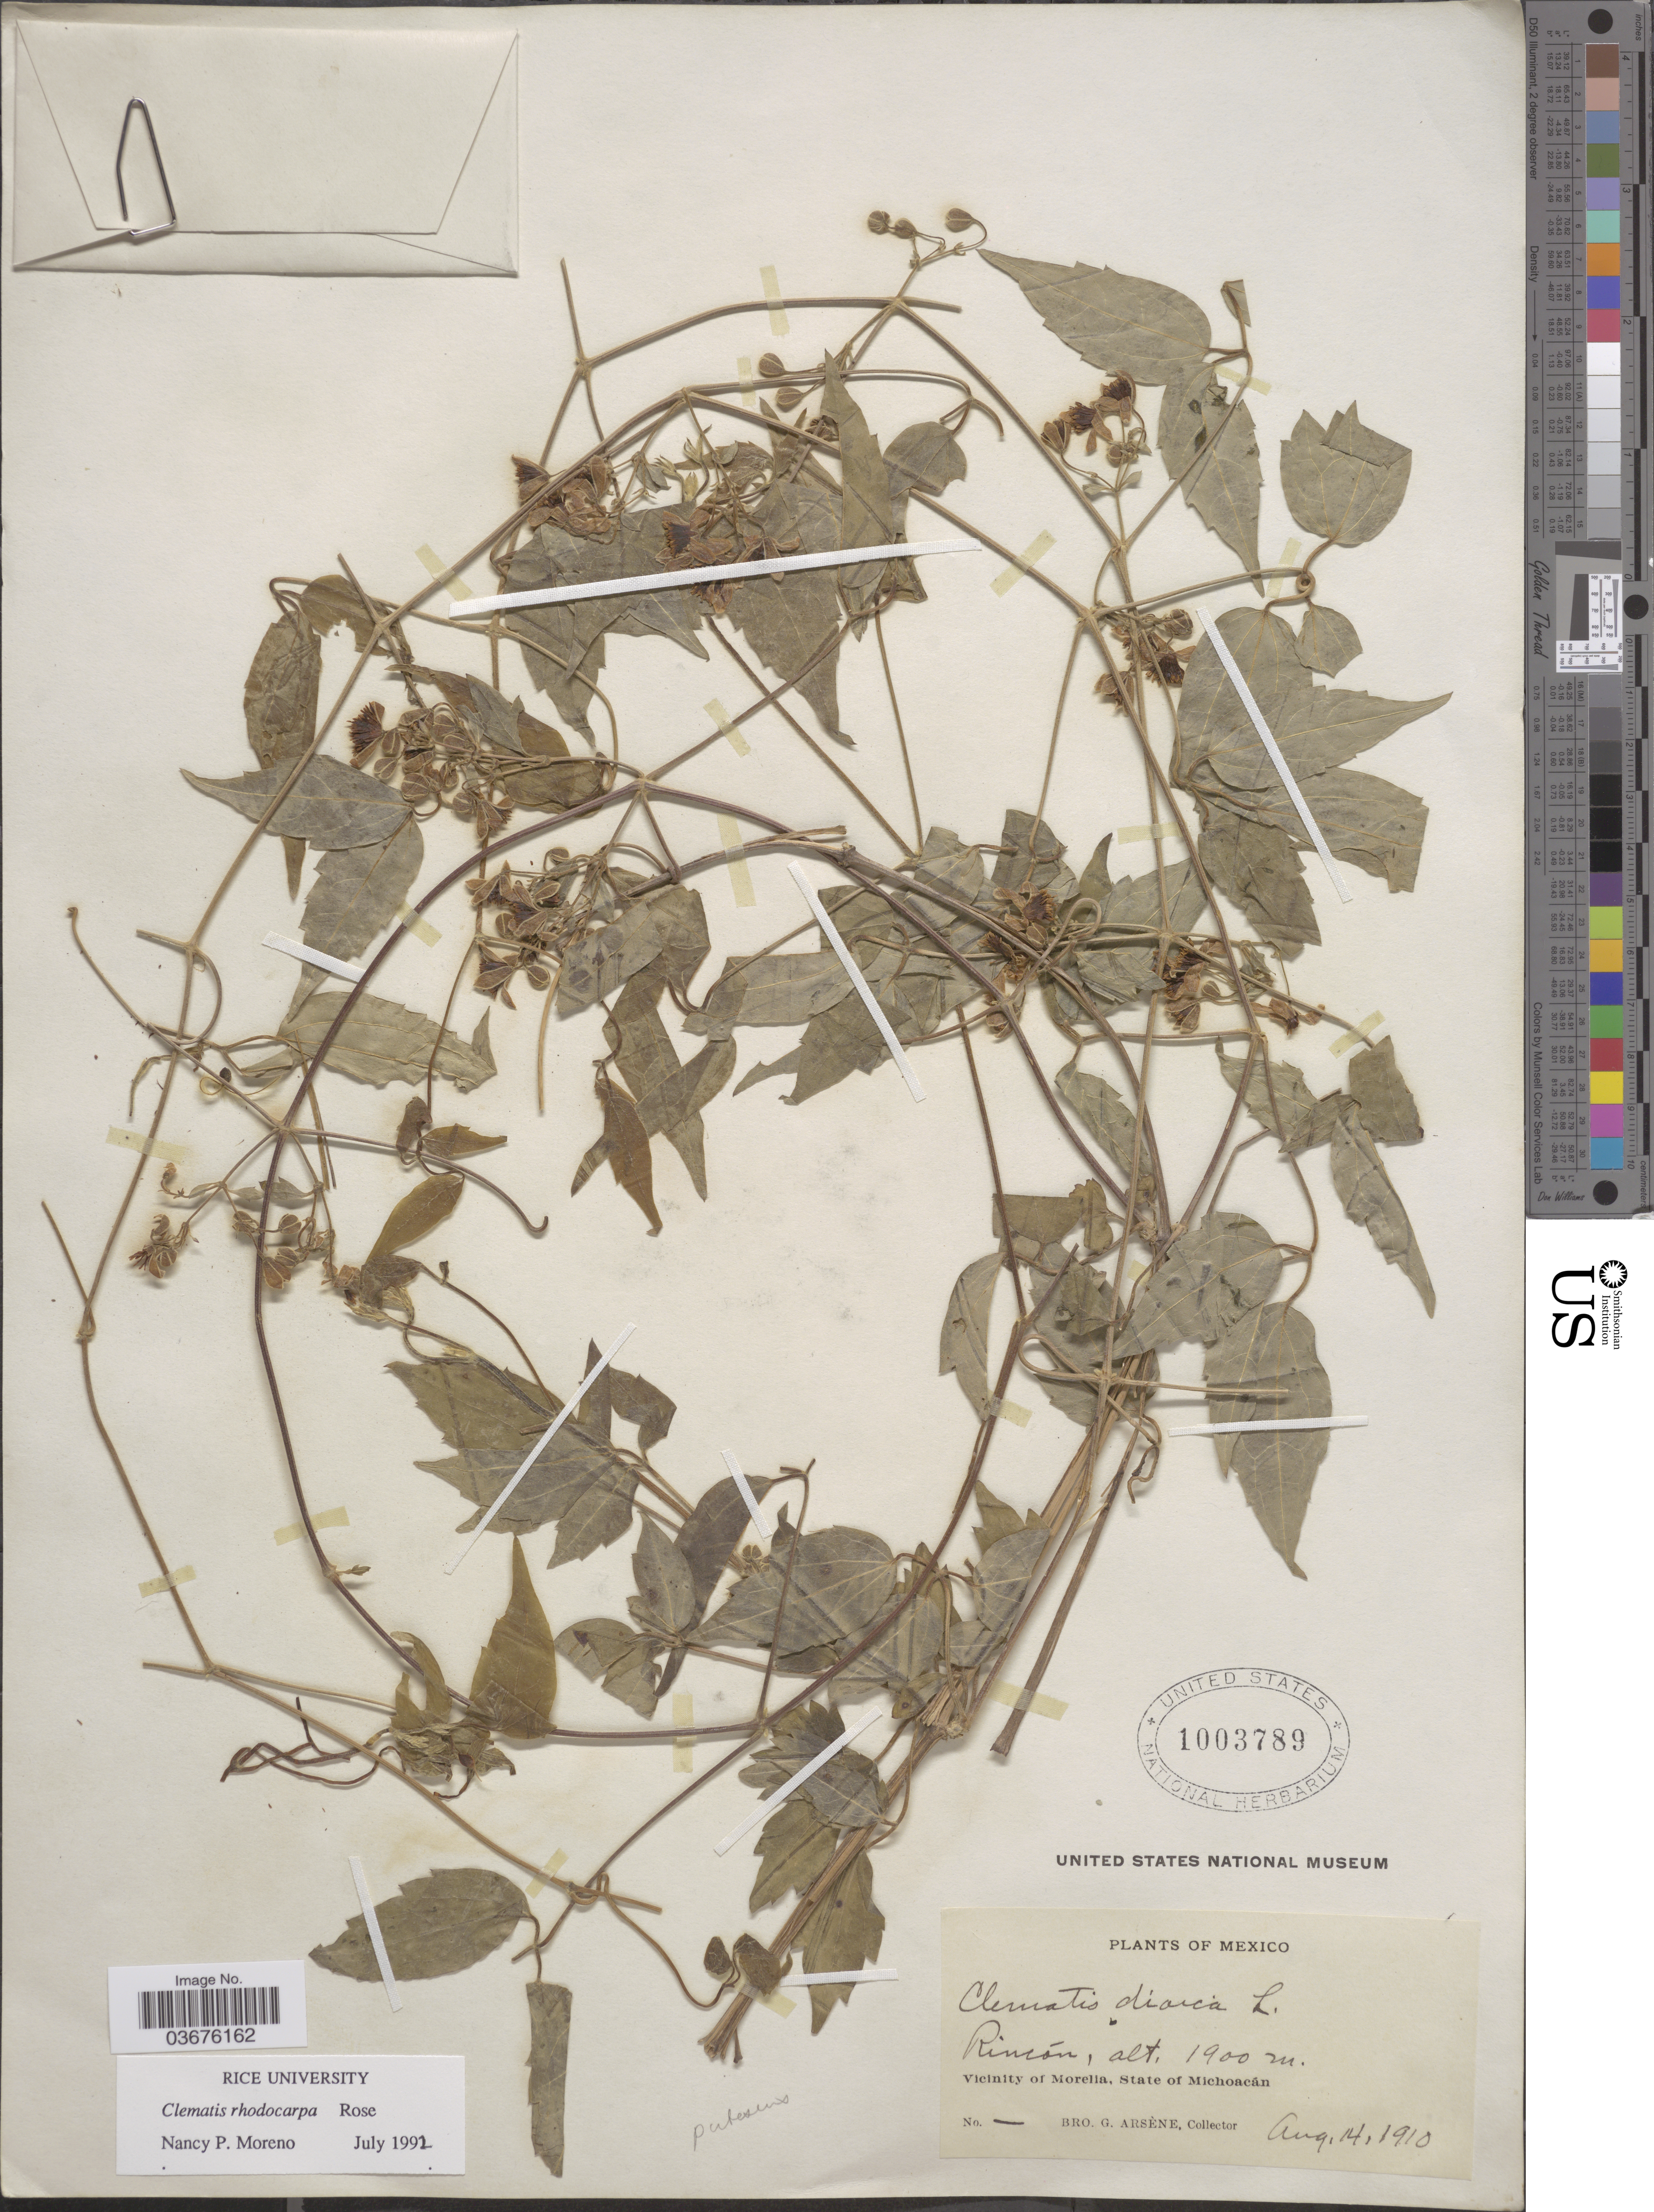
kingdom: Plantae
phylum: Tracheophyta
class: Magnoliopsida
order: Ranunculales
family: Ranunculaceae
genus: Clematis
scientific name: Clematis rhodocarpa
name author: Rose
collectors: Bro. G. Arsène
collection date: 1910-08-14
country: Mexico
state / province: Michoacán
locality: Rincón, Vicinity of Morelia.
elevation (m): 1900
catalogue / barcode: US 1003789